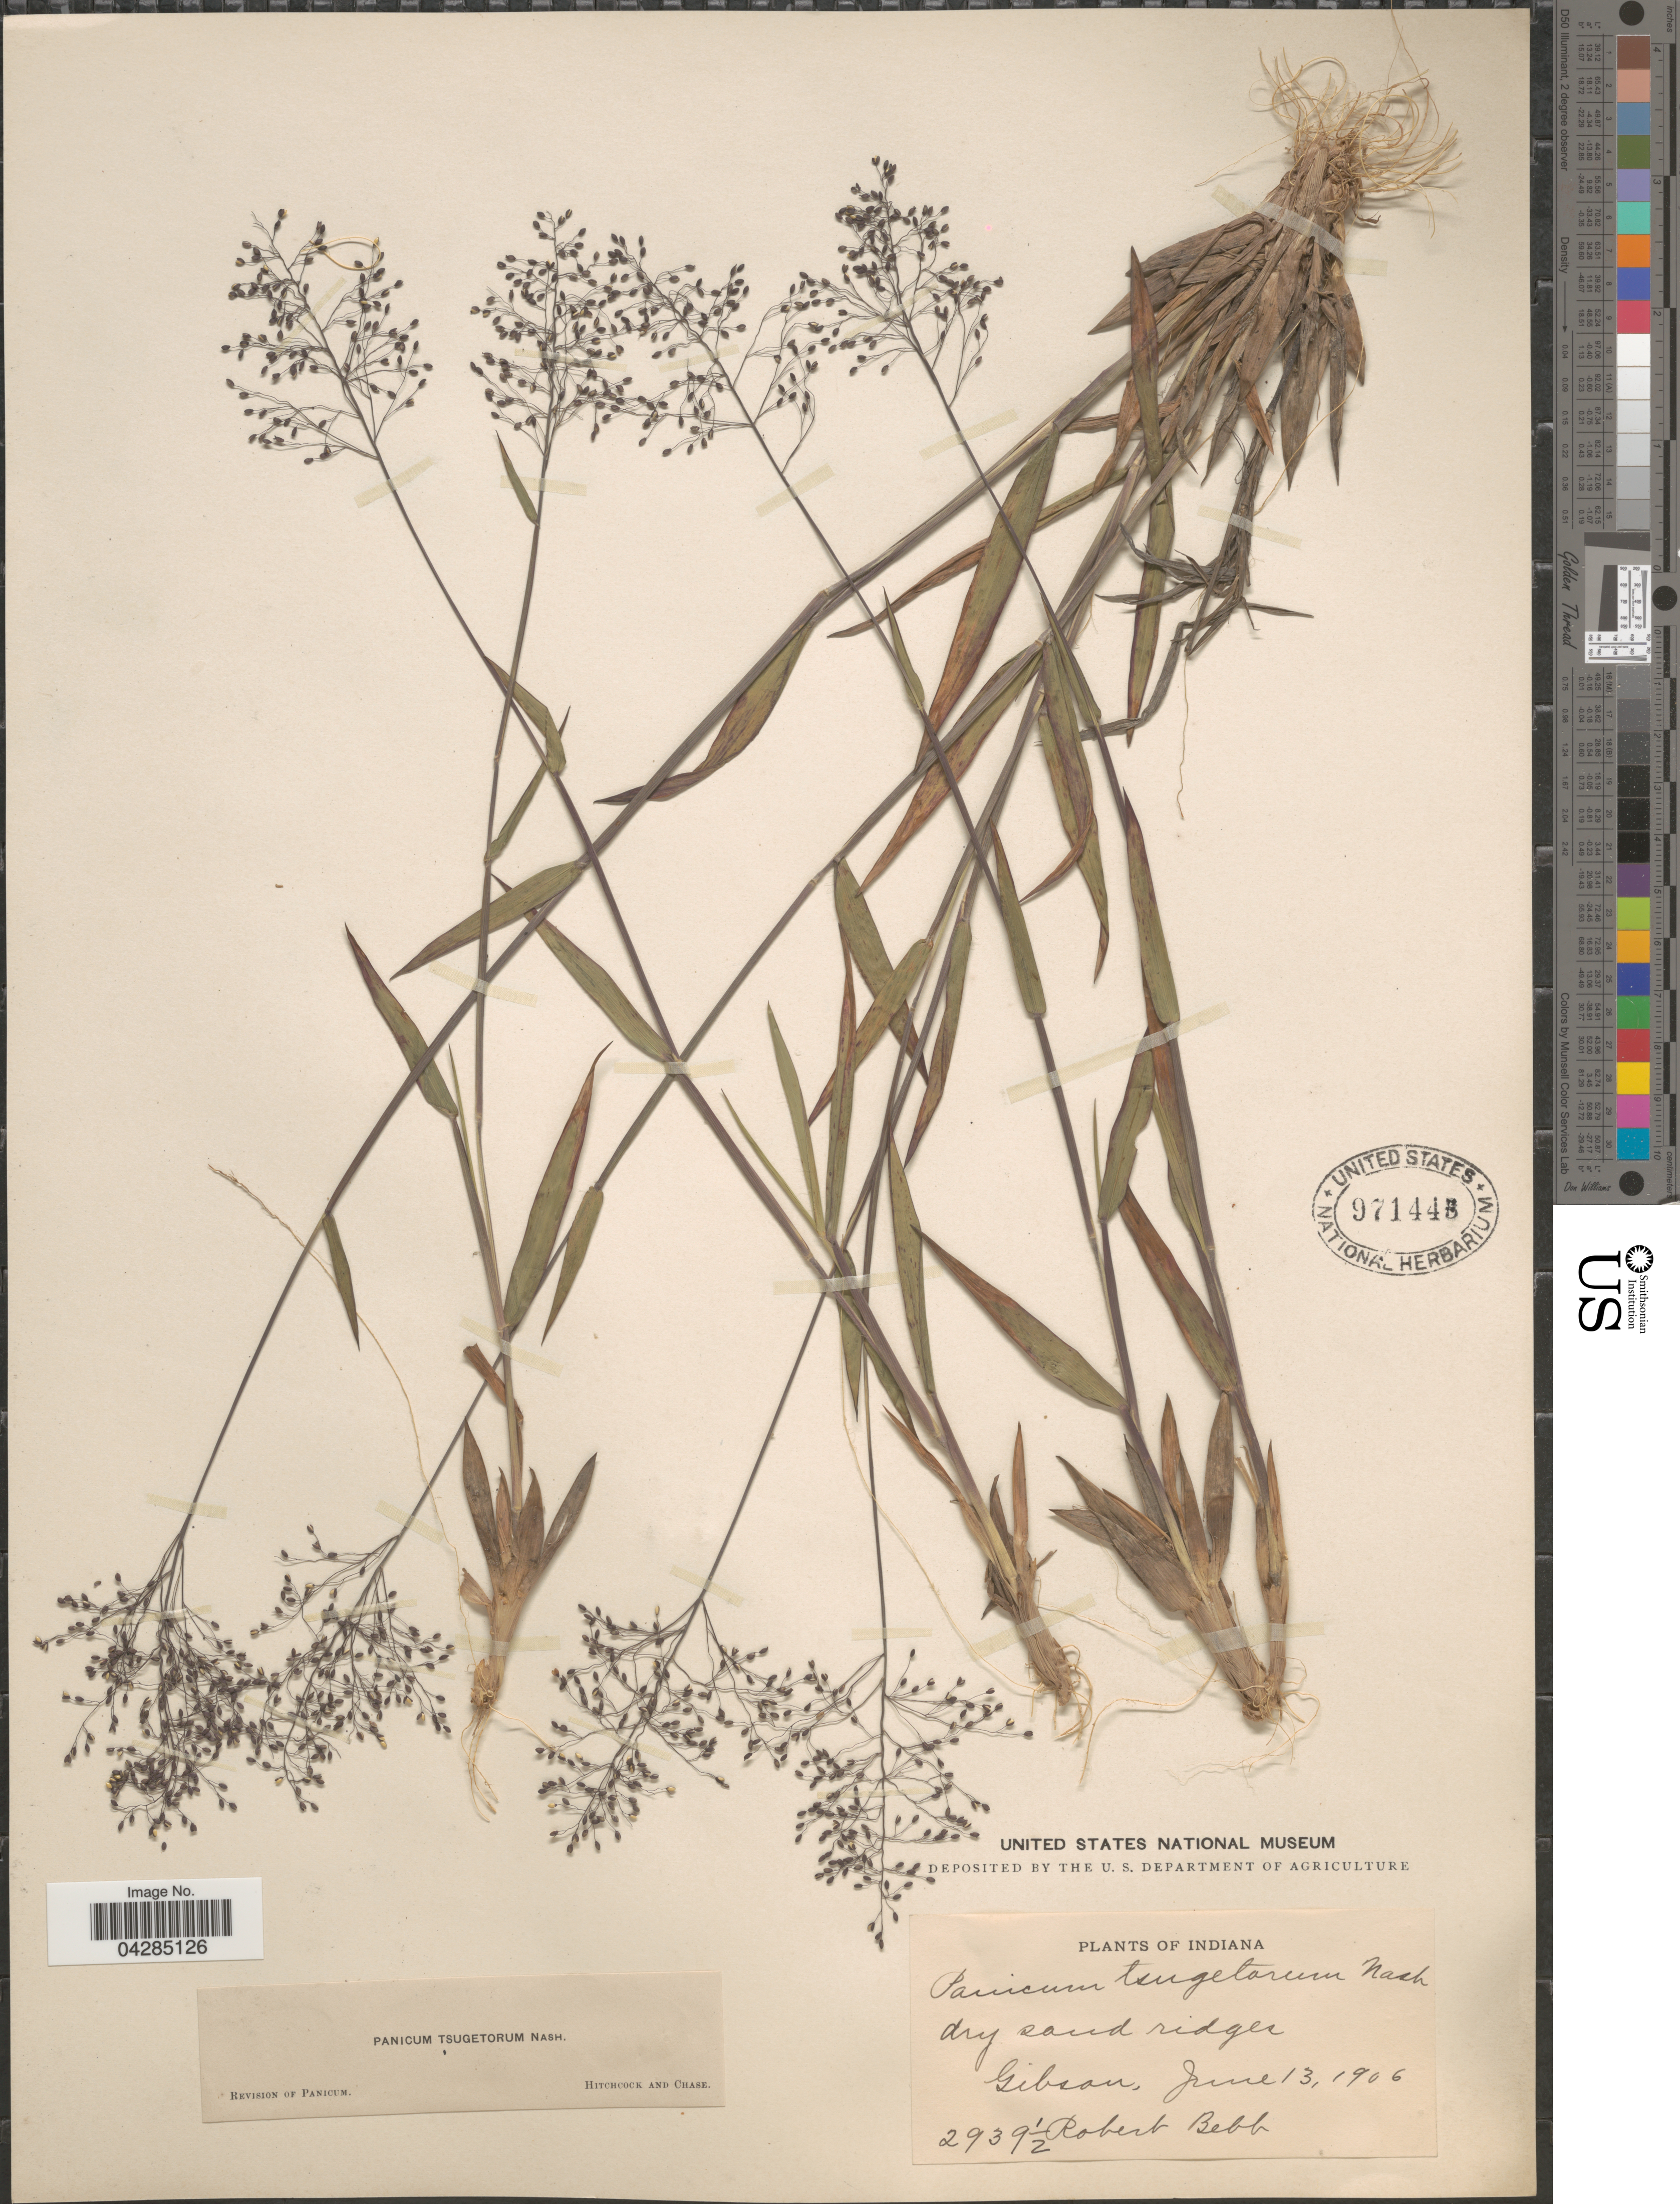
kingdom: Plantae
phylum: Tracheophyta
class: Liliopsida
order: Poales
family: Poaceae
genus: Dichanthelium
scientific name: Dichanthelium portoricense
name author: (Desv. ex Ham.) B.F. Hansen & Wunderlin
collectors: R. Bebb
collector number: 2939½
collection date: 1906-06-13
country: United States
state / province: Indiana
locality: Gibson.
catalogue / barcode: US 971448